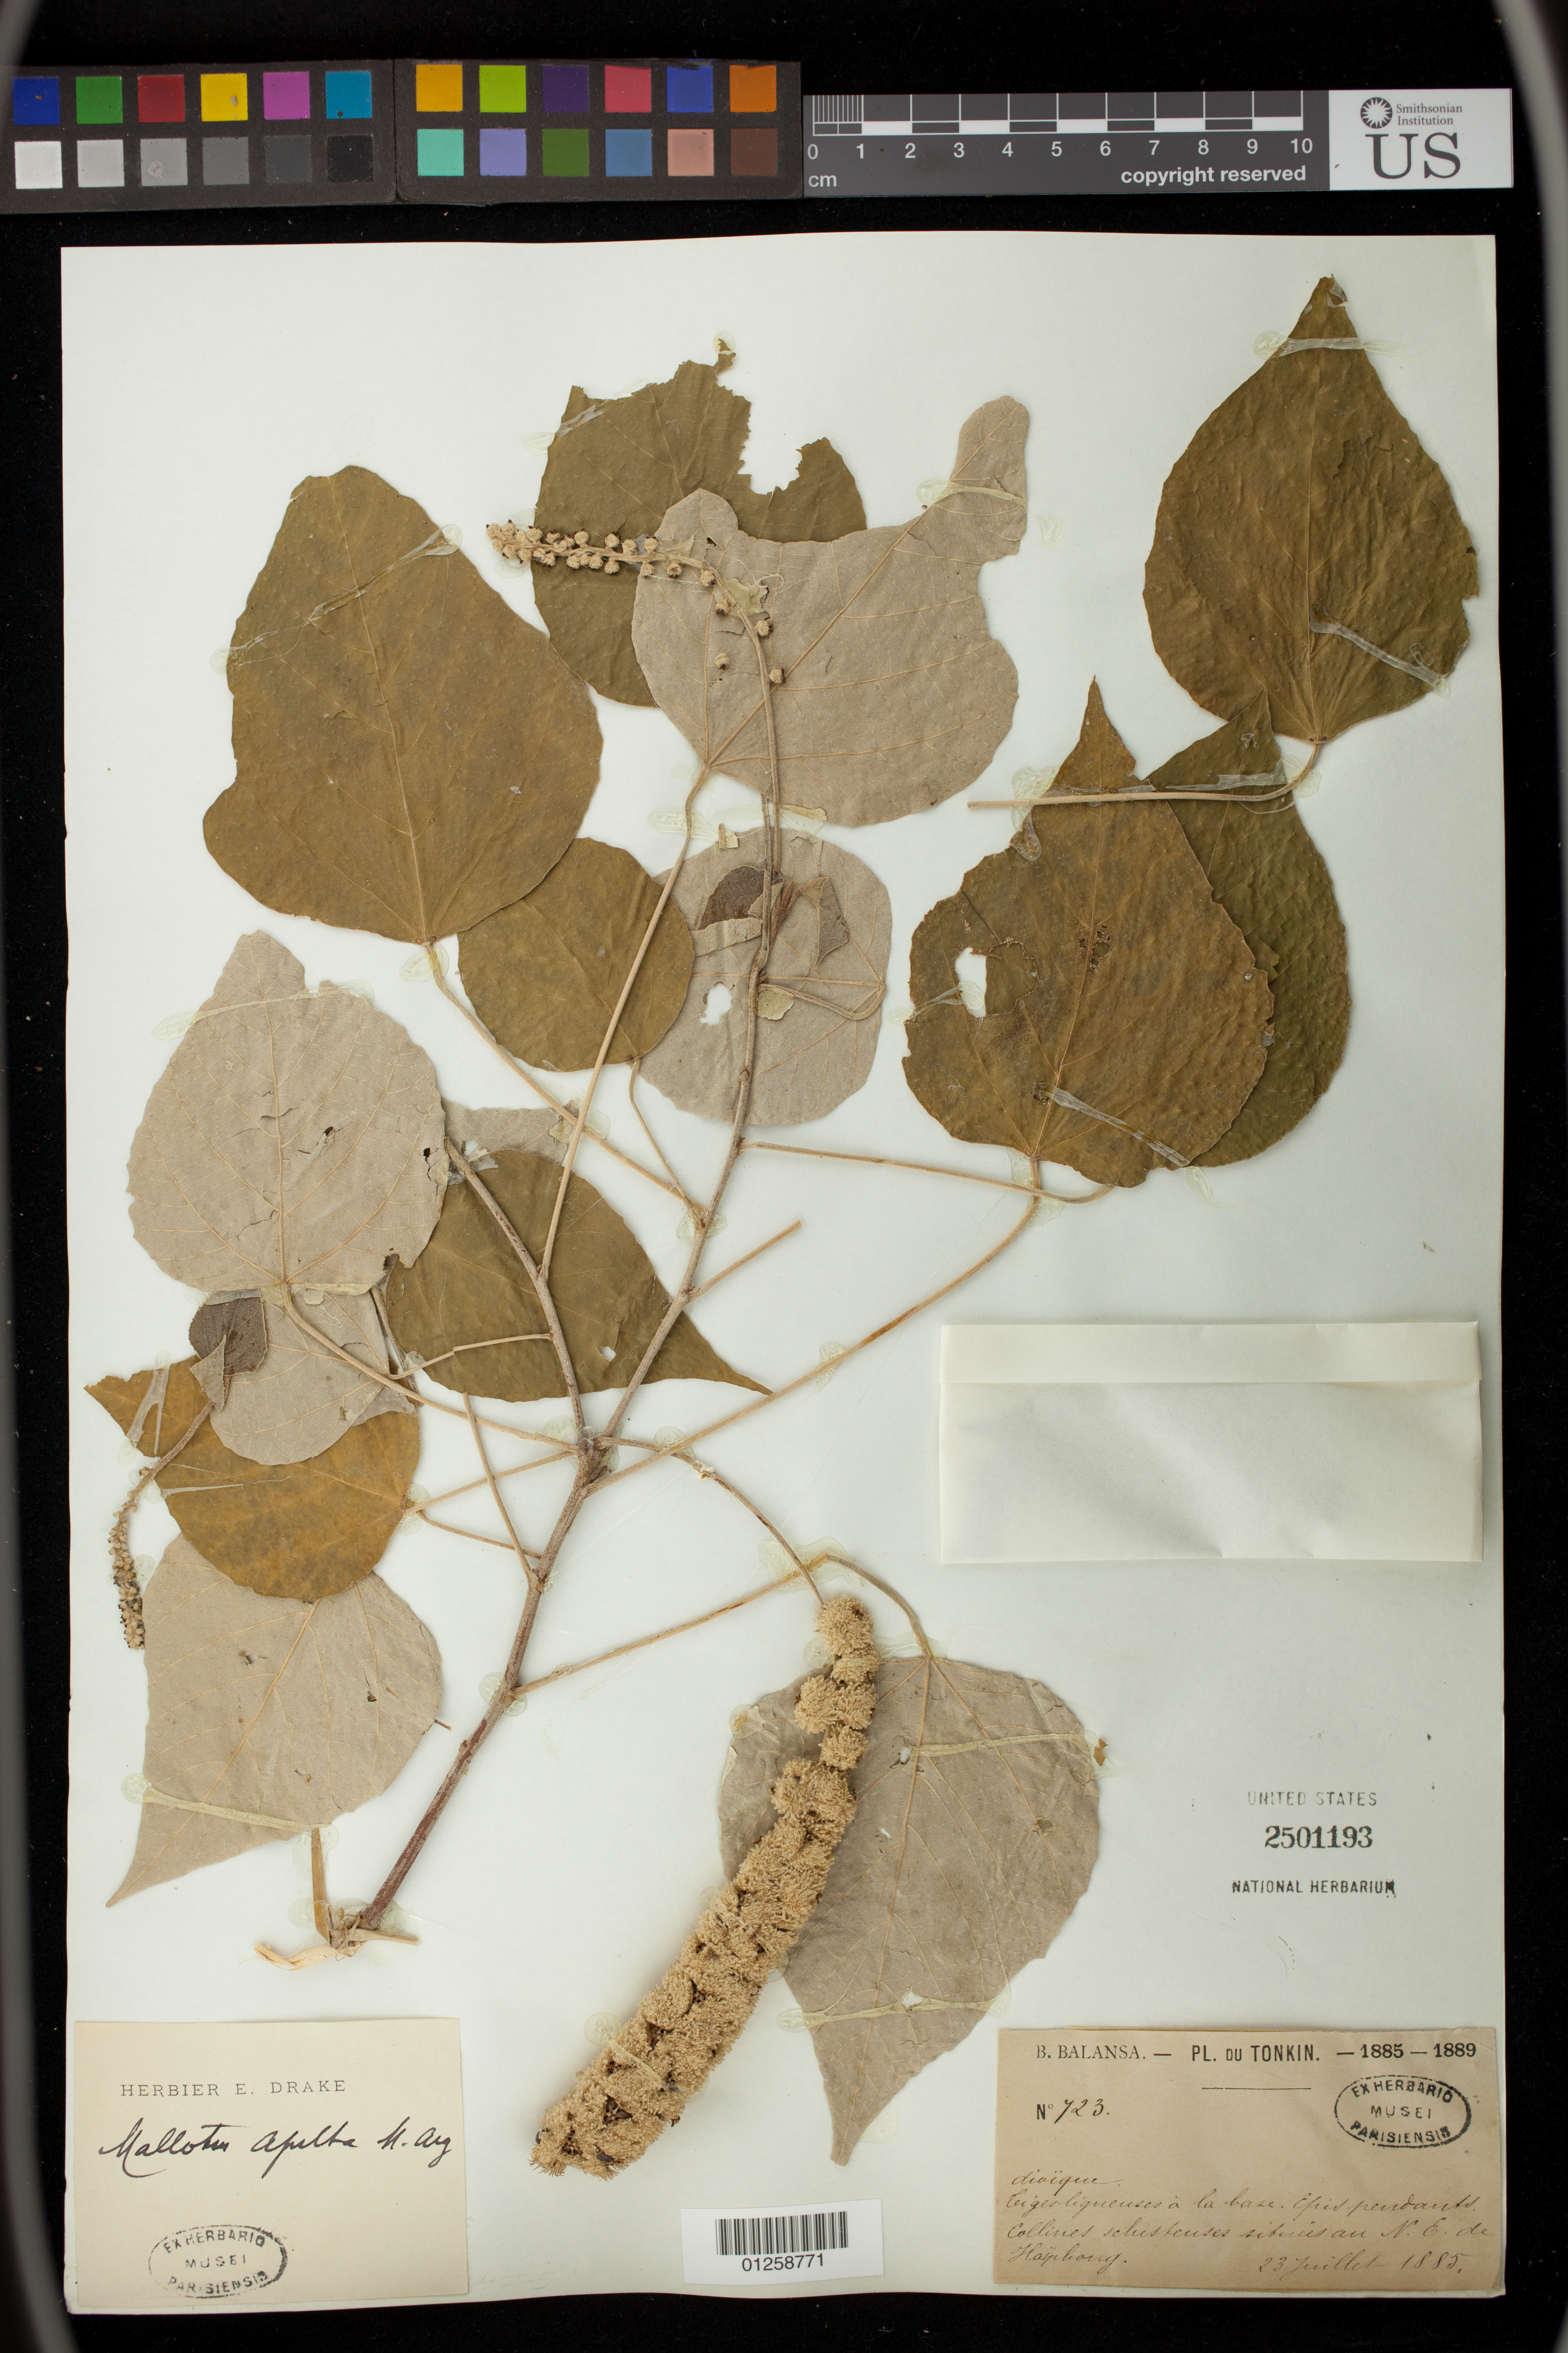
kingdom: Plantae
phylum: Tracheophyta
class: Magnoliopsida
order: Malpighiales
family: Euphorbiaceae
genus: Mallotus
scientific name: Mallotus apelta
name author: (Lour.) Müll. Arg.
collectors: B. Balansa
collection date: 1885-07-23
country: Vietnam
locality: Tonkin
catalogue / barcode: US 2501193